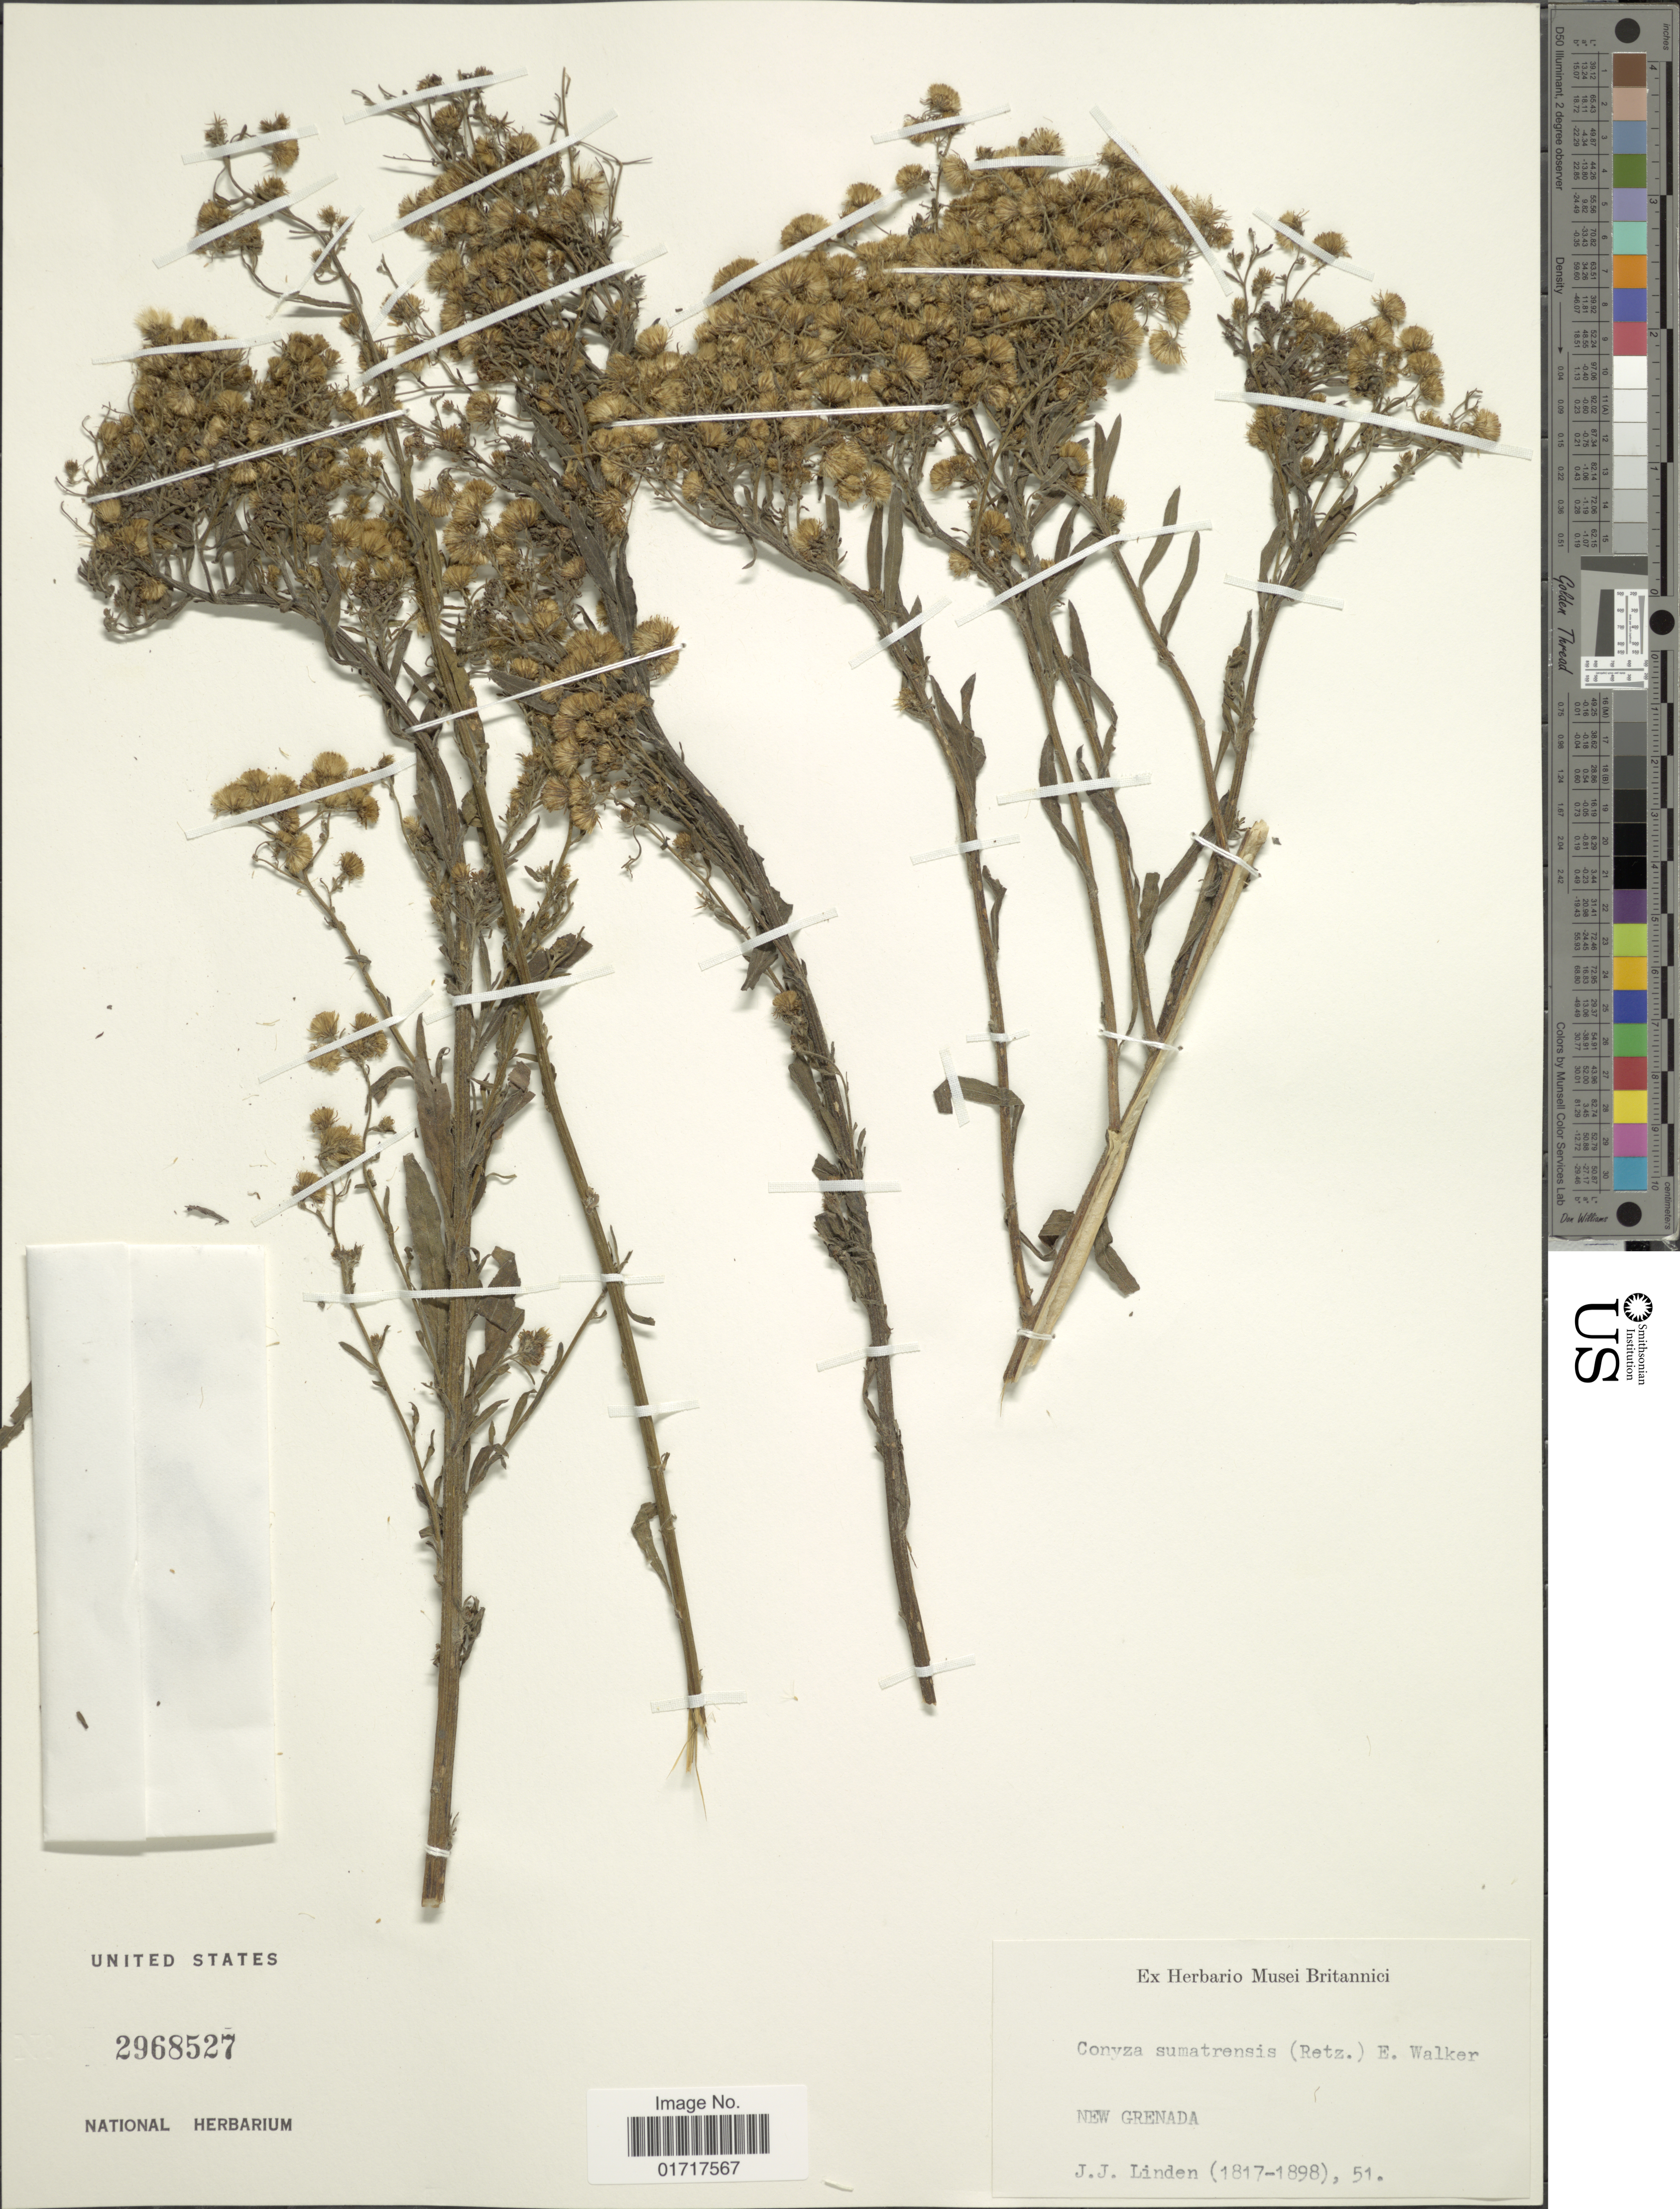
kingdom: Plantae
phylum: Tracheophyta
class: Magnoliopsida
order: Asterales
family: Asteraceae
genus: Conyza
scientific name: Conyza sumatrensis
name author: (Retz.) E. Walker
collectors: J. Linden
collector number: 51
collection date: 1817/1898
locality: New Grenada.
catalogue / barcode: US 2968527